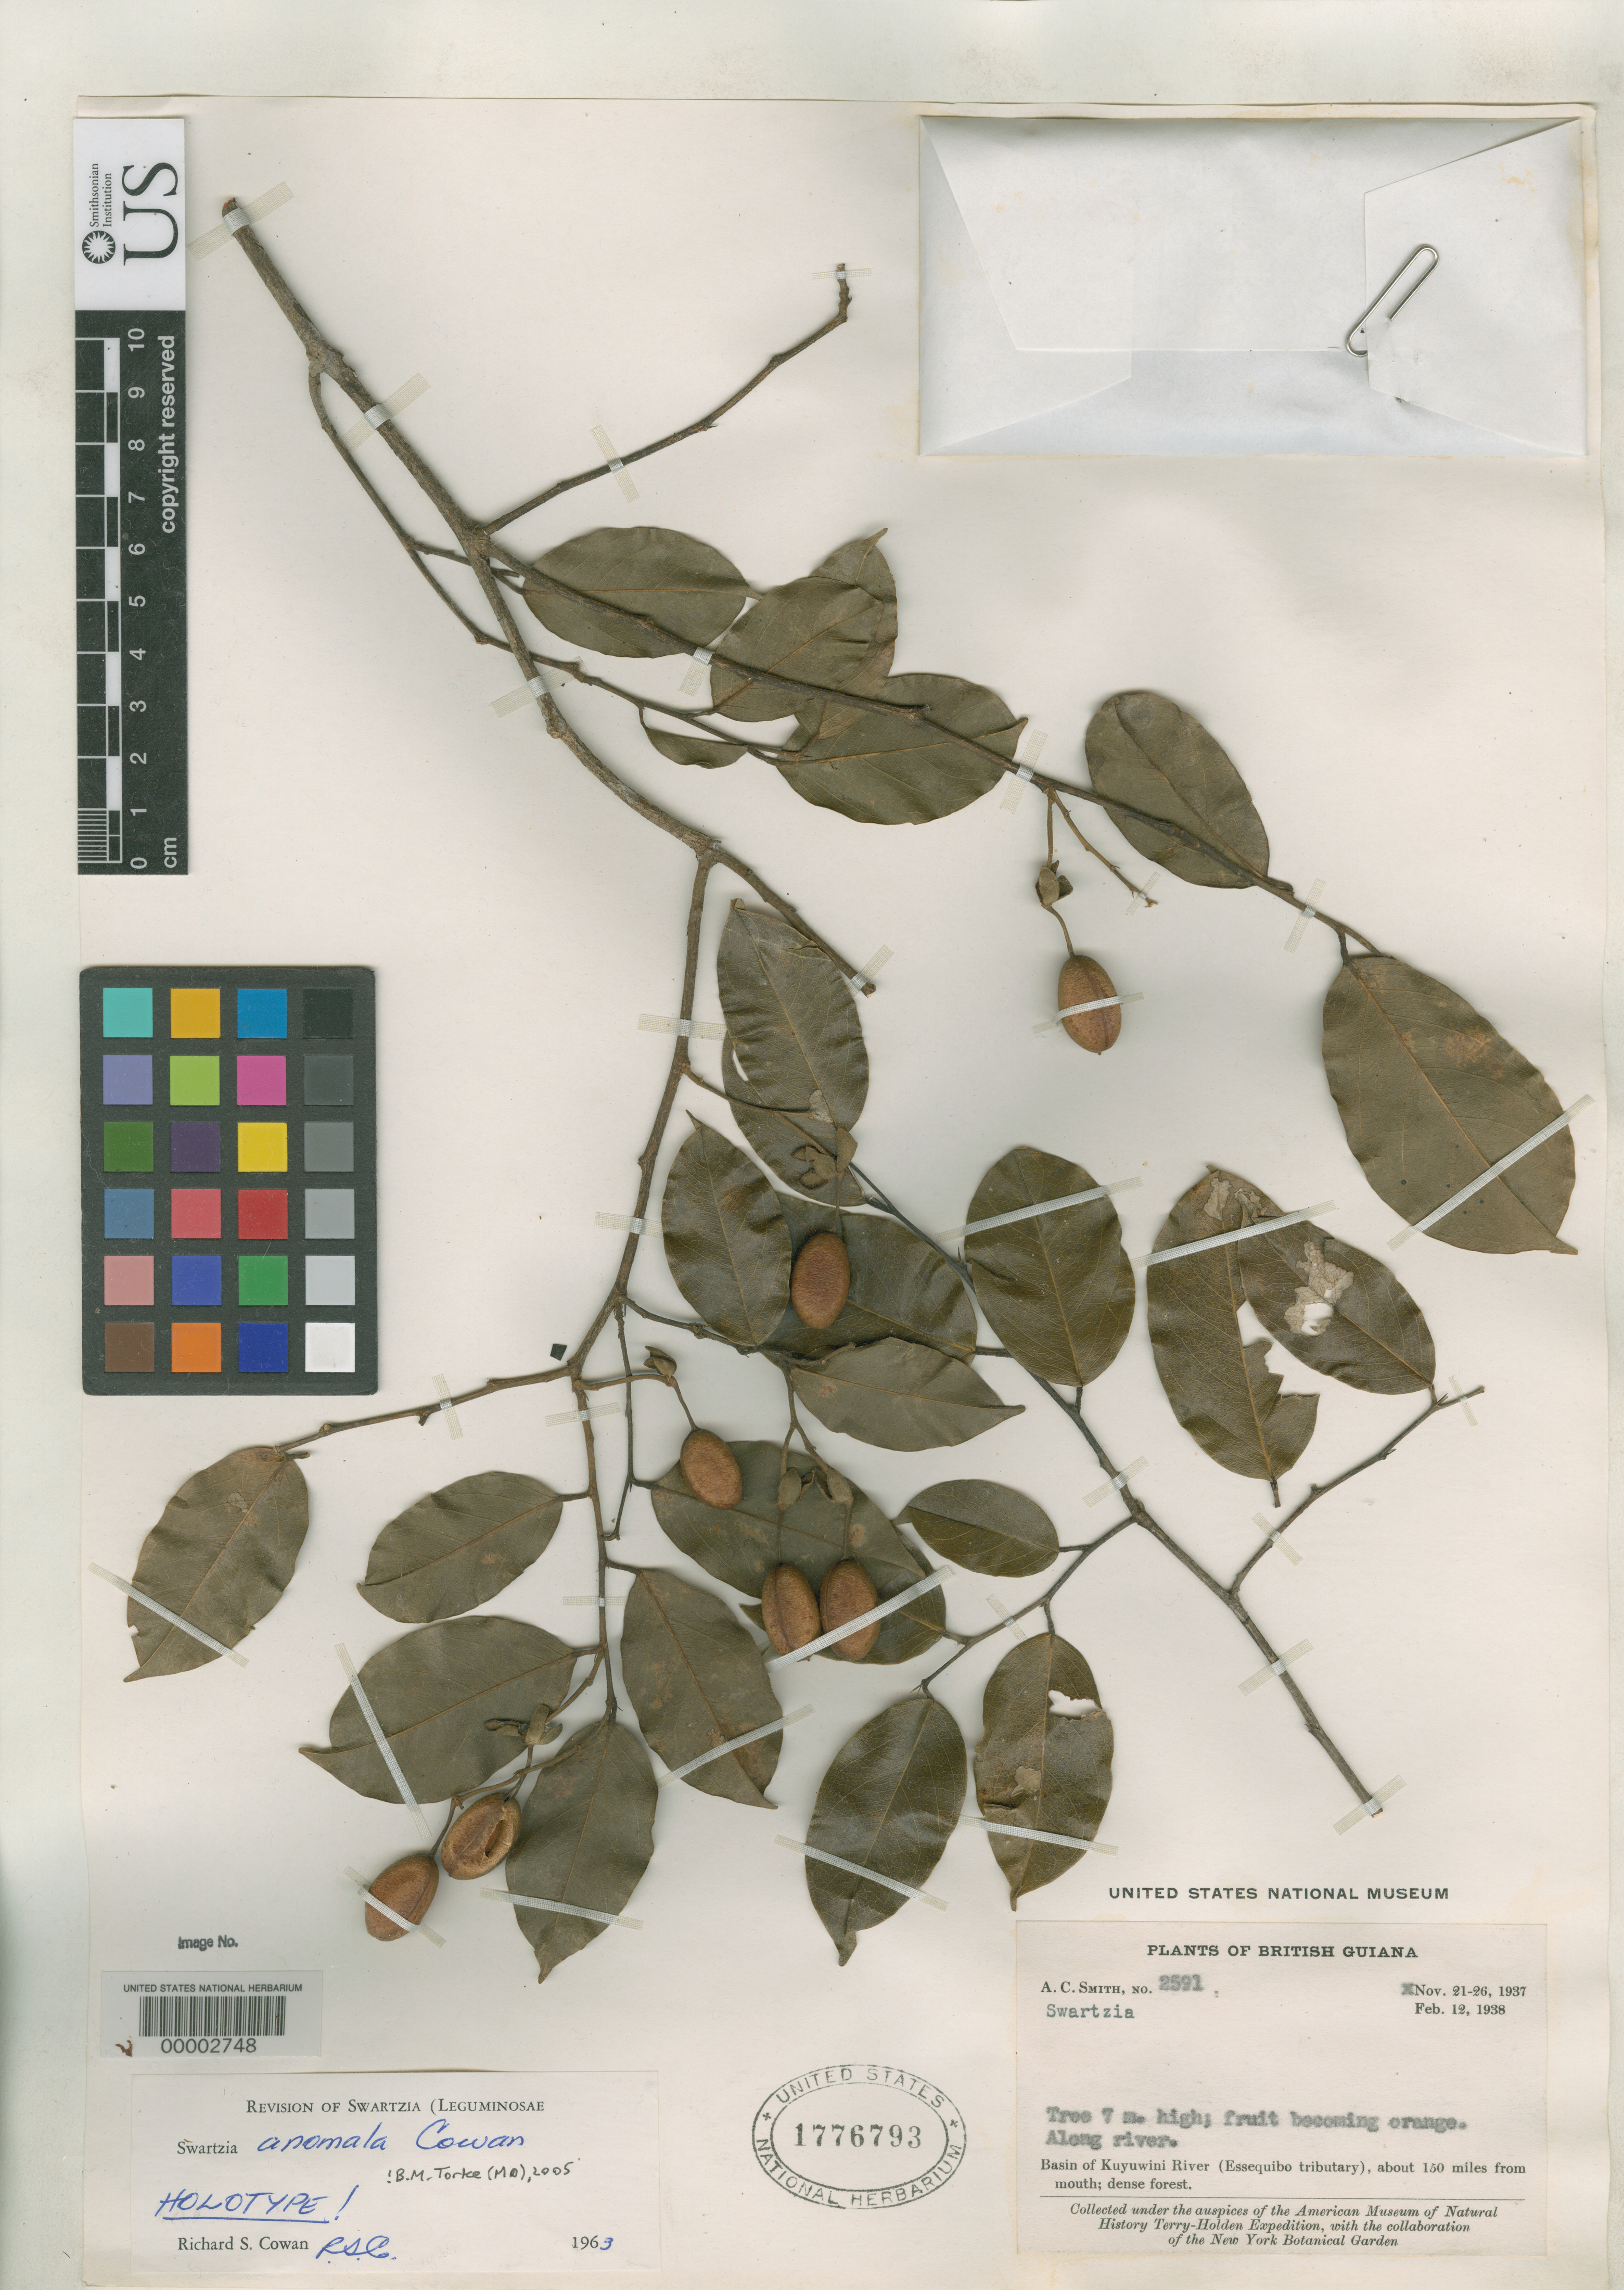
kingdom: Plantae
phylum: Tracheophyta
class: Magnoliopsida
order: Fabales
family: Fabaceae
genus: Swartzia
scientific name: Swartzia anomala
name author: R.S. Cowan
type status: Holotype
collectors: A. C. Smith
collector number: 2591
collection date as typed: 21 Nov 1937 to 26 Nov 1937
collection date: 1937-11-21/1937-11-26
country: Guyana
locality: Basin of Kuyuwini River. Rupununi.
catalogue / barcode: US 1776793